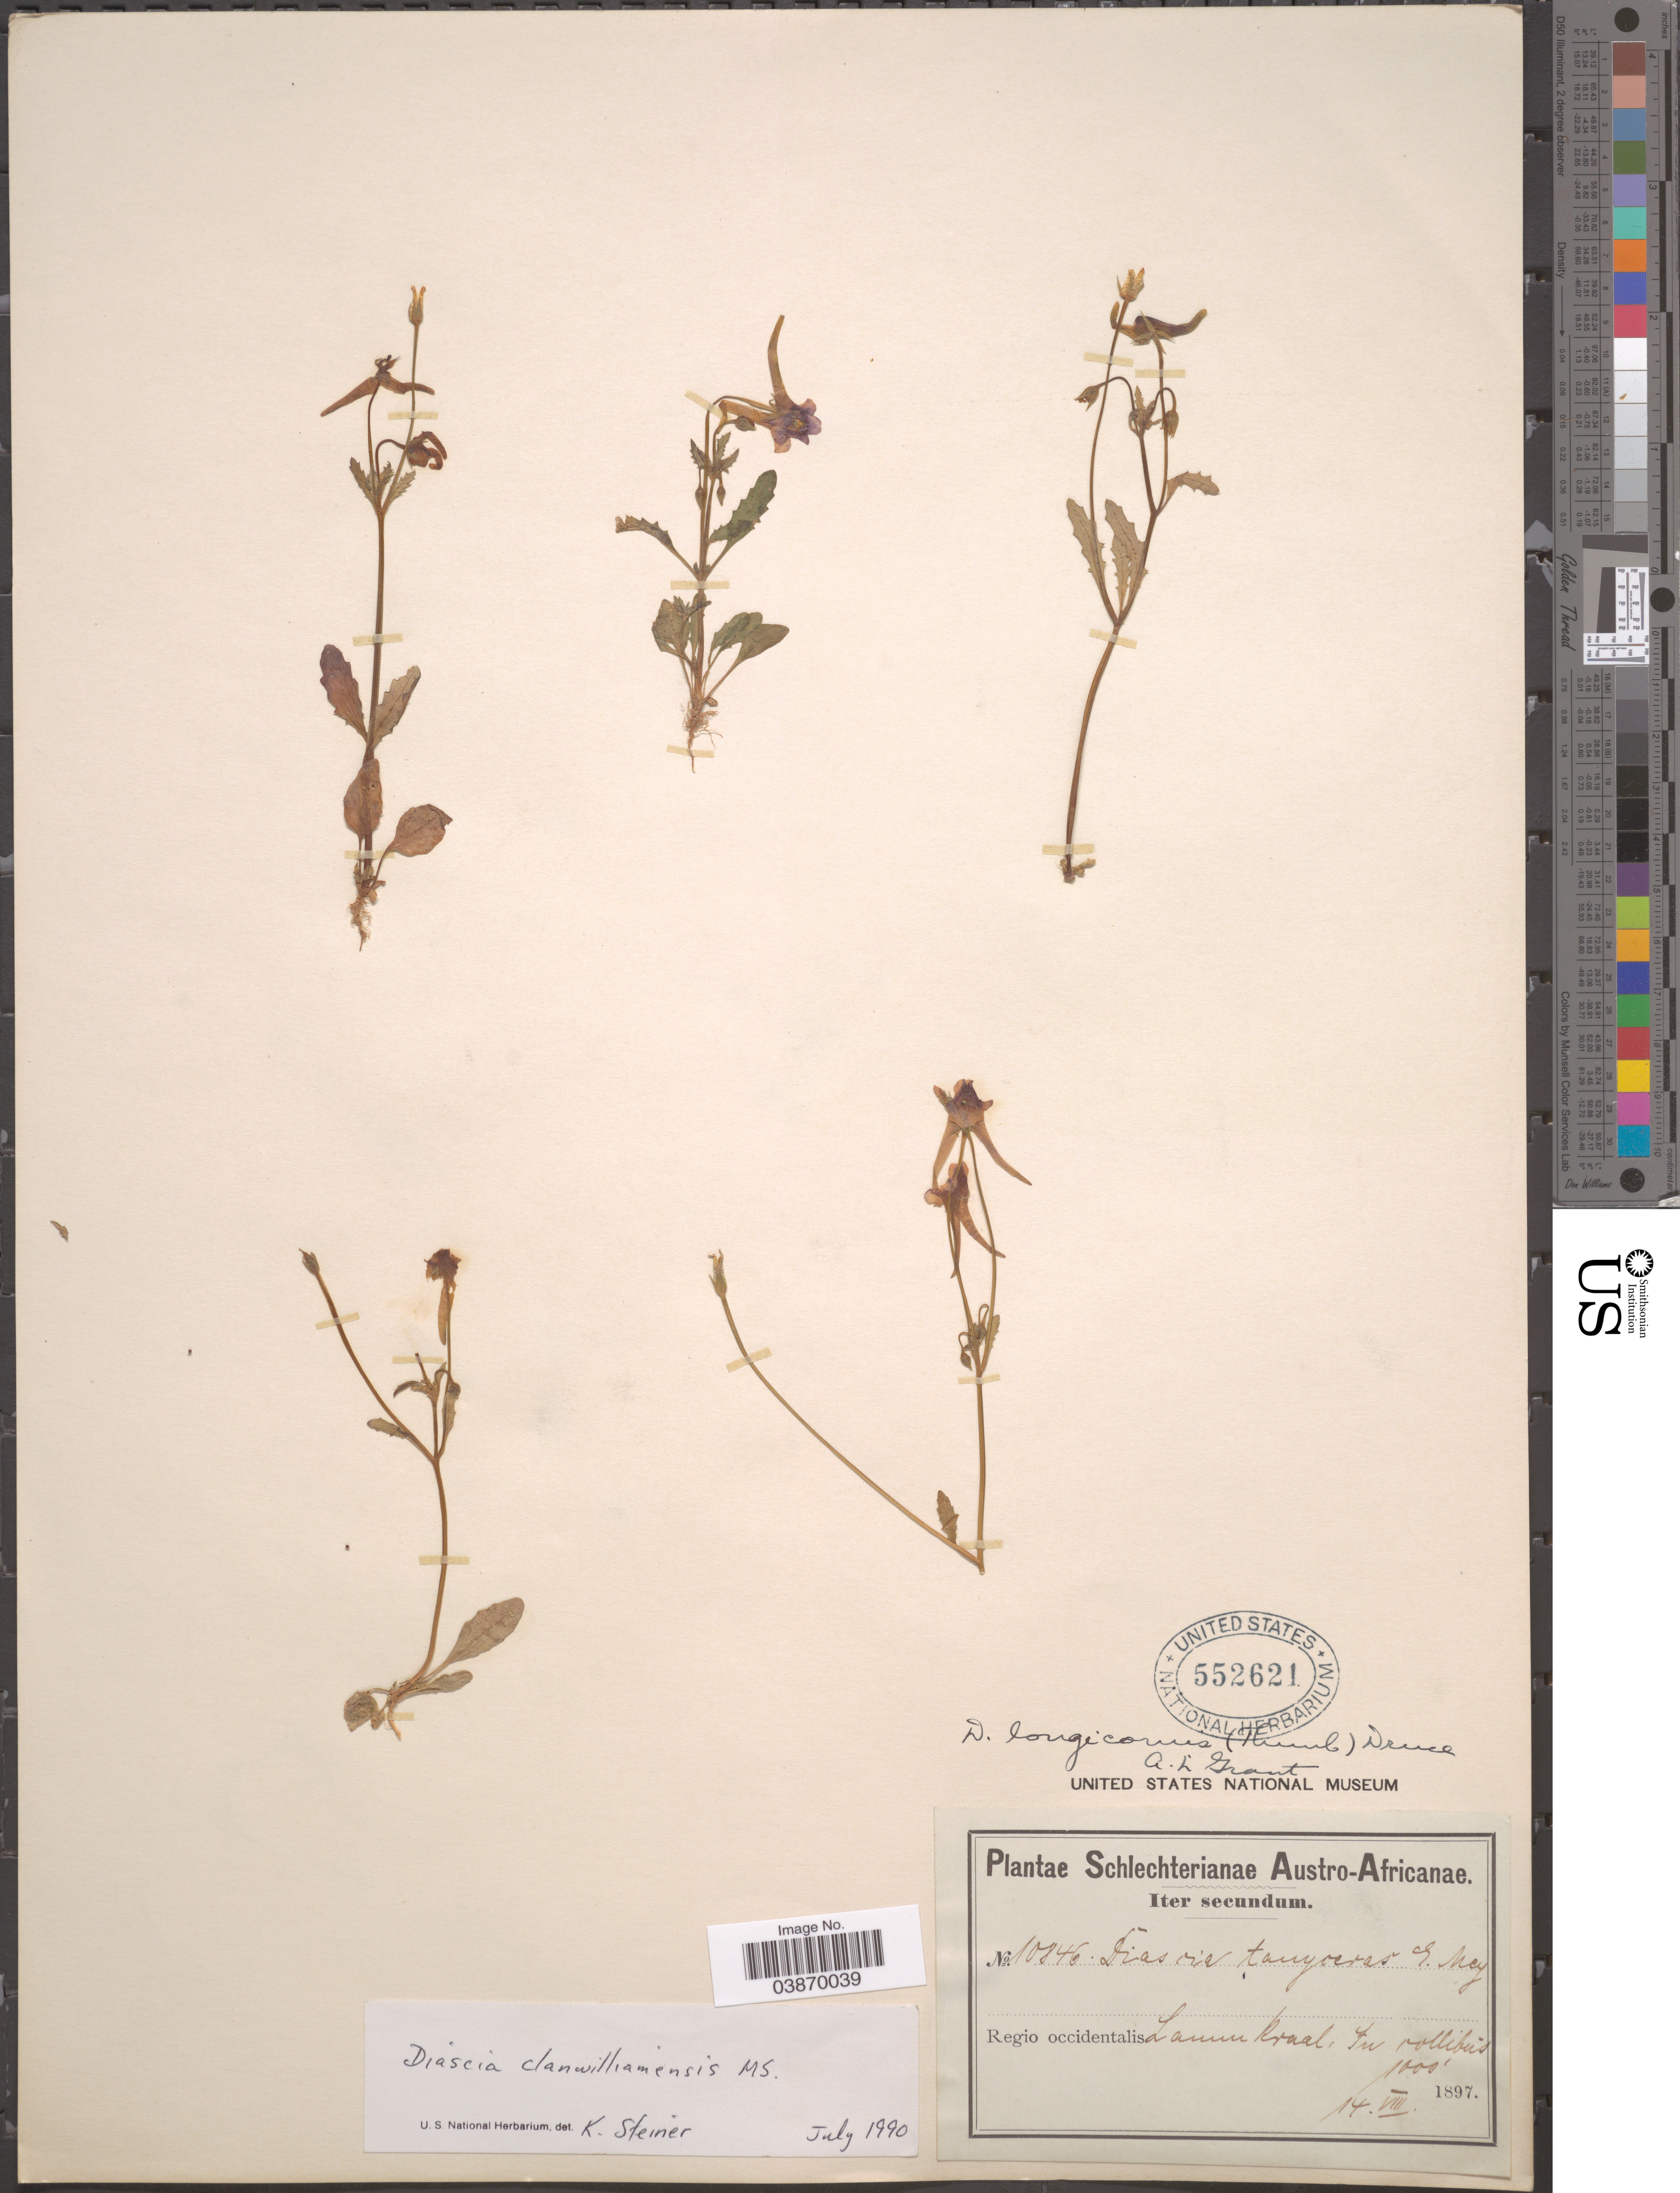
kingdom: Plantae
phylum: Tracheophyta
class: Magnoliopsida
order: Lamiales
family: Scrophulariaceae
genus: Diascia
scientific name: Diascia clanwilliamensis K.E. Steiner, ined.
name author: K.E. Steiner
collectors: Schlechter, --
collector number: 10846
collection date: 1897-08-14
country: South Africa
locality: Austro-Africanae. Regio occidentalis. Lamm kraal. In collibus.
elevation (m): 305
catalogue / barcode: US 552621